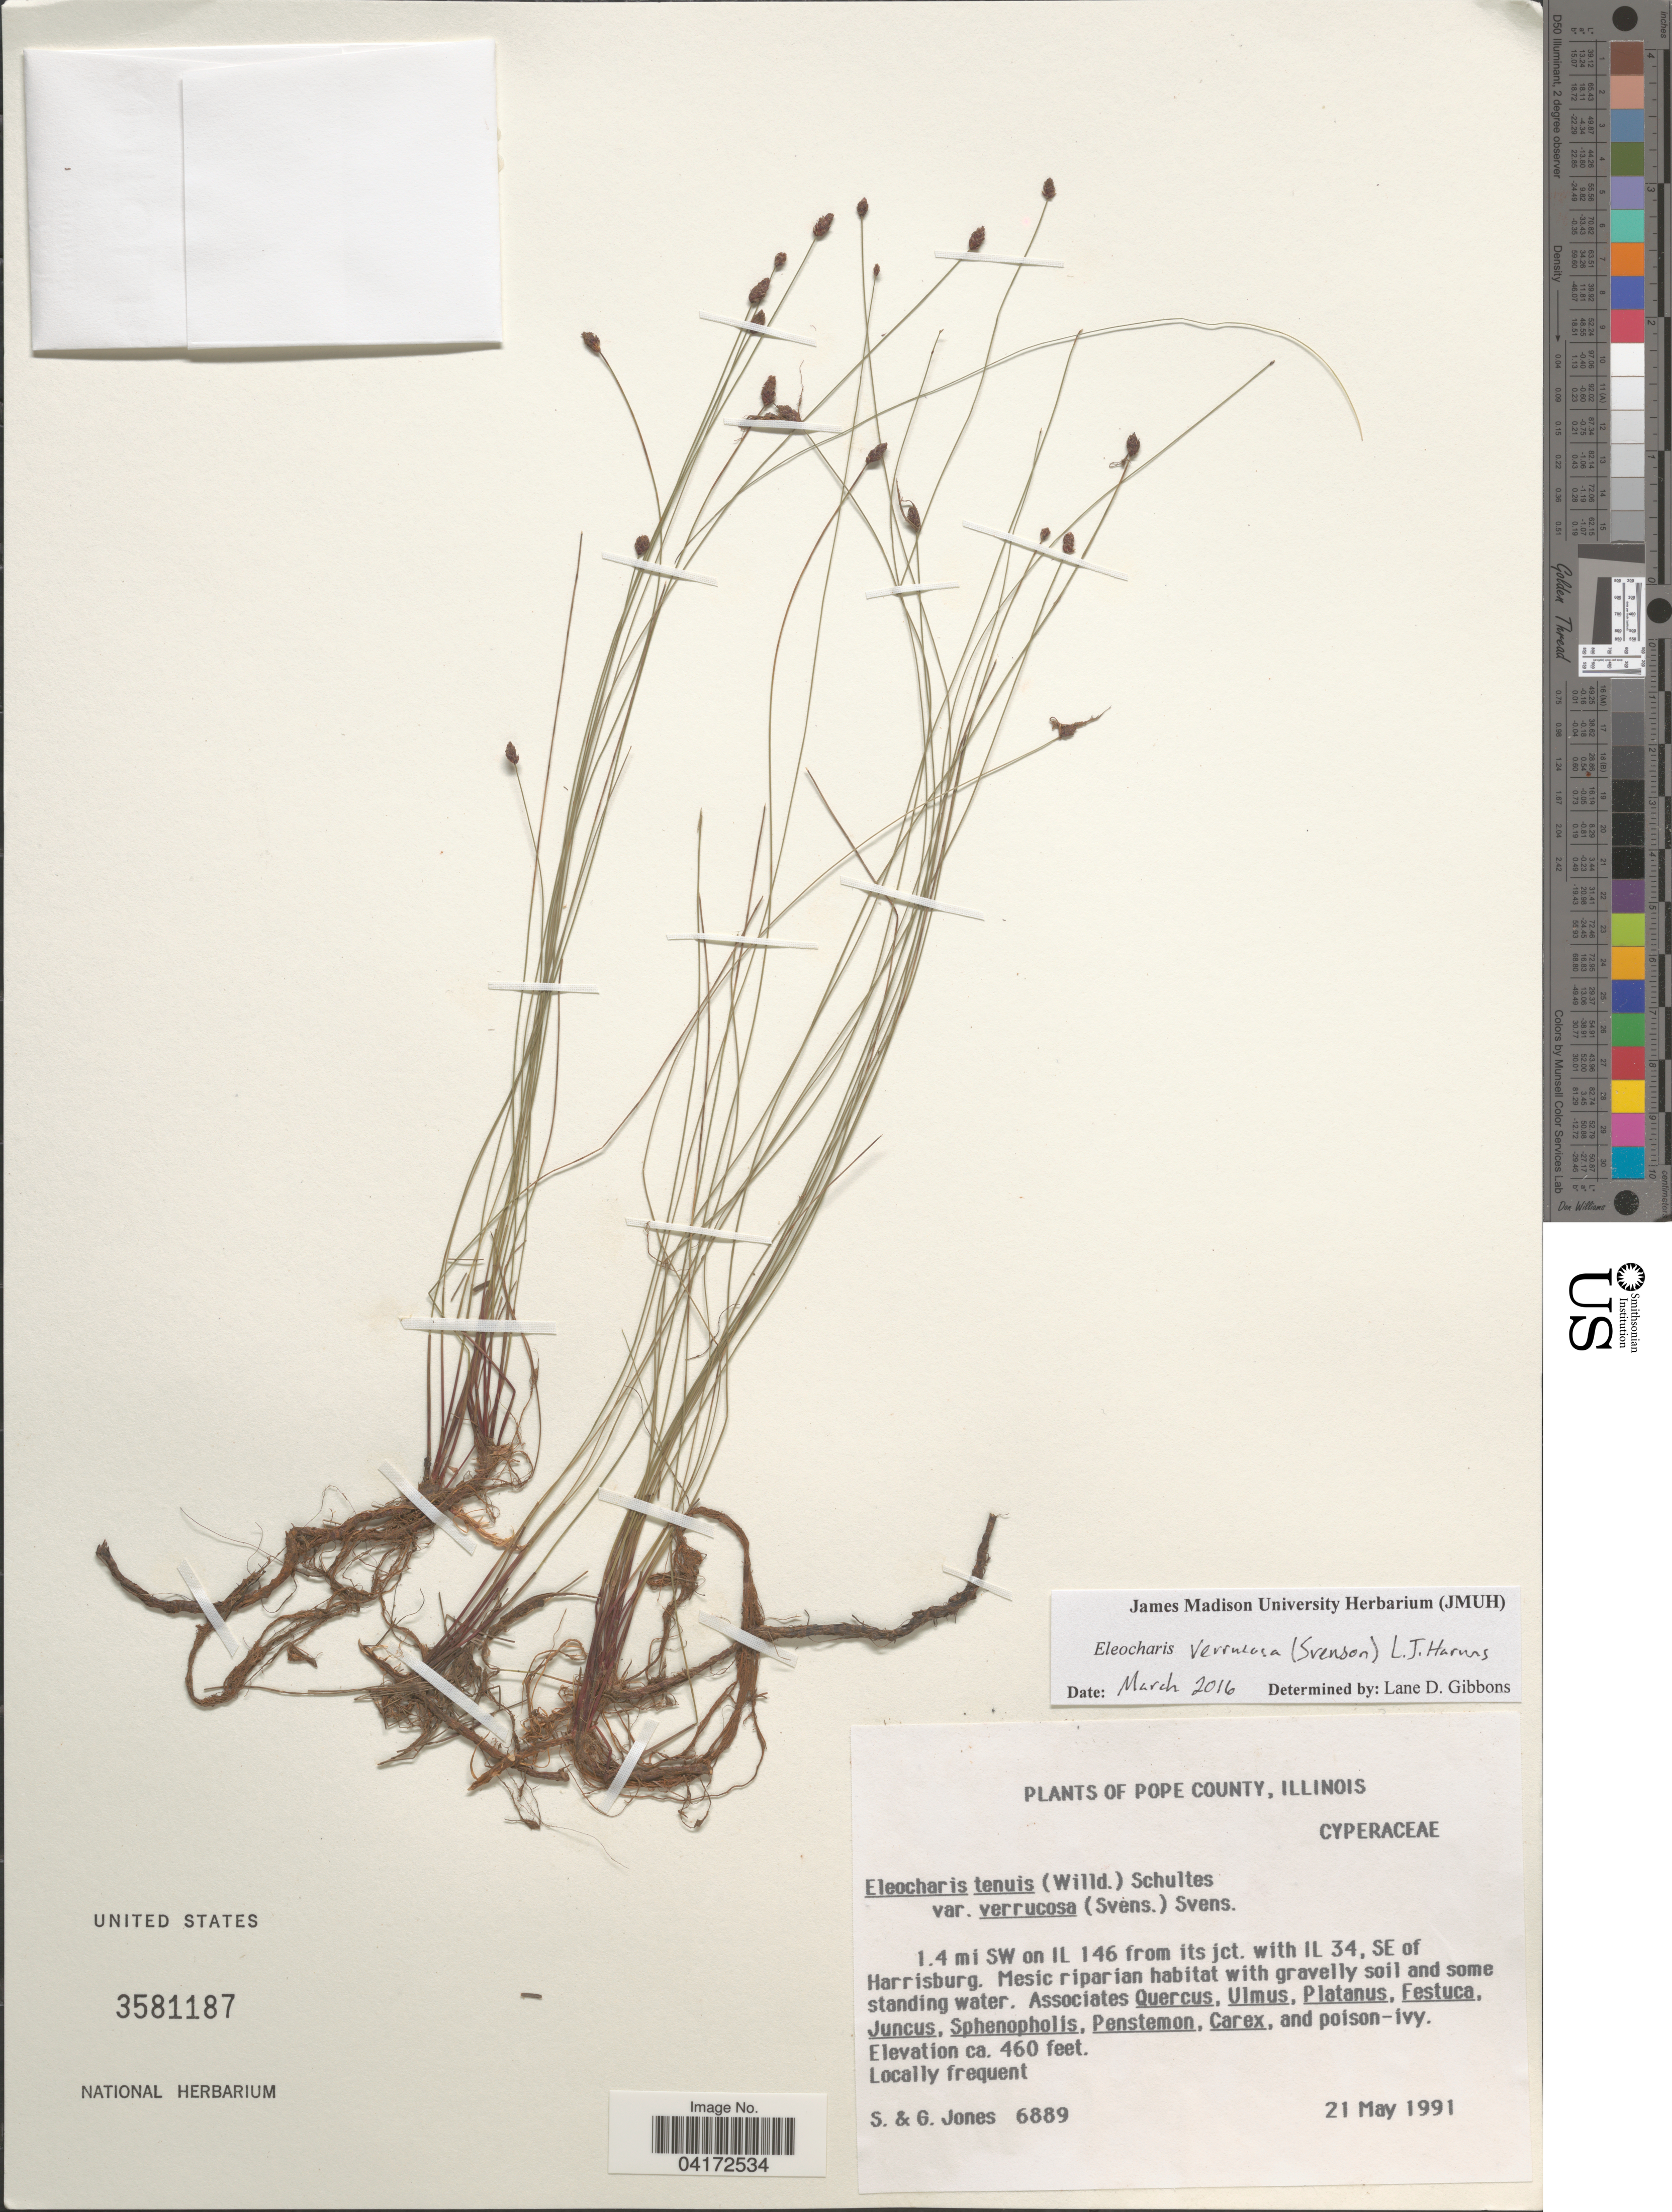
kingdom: Plantae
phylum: Tracheophyta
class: Liliopsida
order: Poales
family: Cyperaceae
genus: Eleocharis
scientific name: Eleocharis verrucosa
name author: (Svenson) L. J. Harms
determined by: Gibbons, Lane D.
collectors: S. Jones & G. Jones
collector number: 6889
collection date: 1991-05-21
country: United States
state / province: Illinois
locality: Pope County. 1.4 mi SW on IL 146 from its jct. with IL 34, SE of Harrisburg.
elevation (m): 140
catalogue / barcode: US 3581187